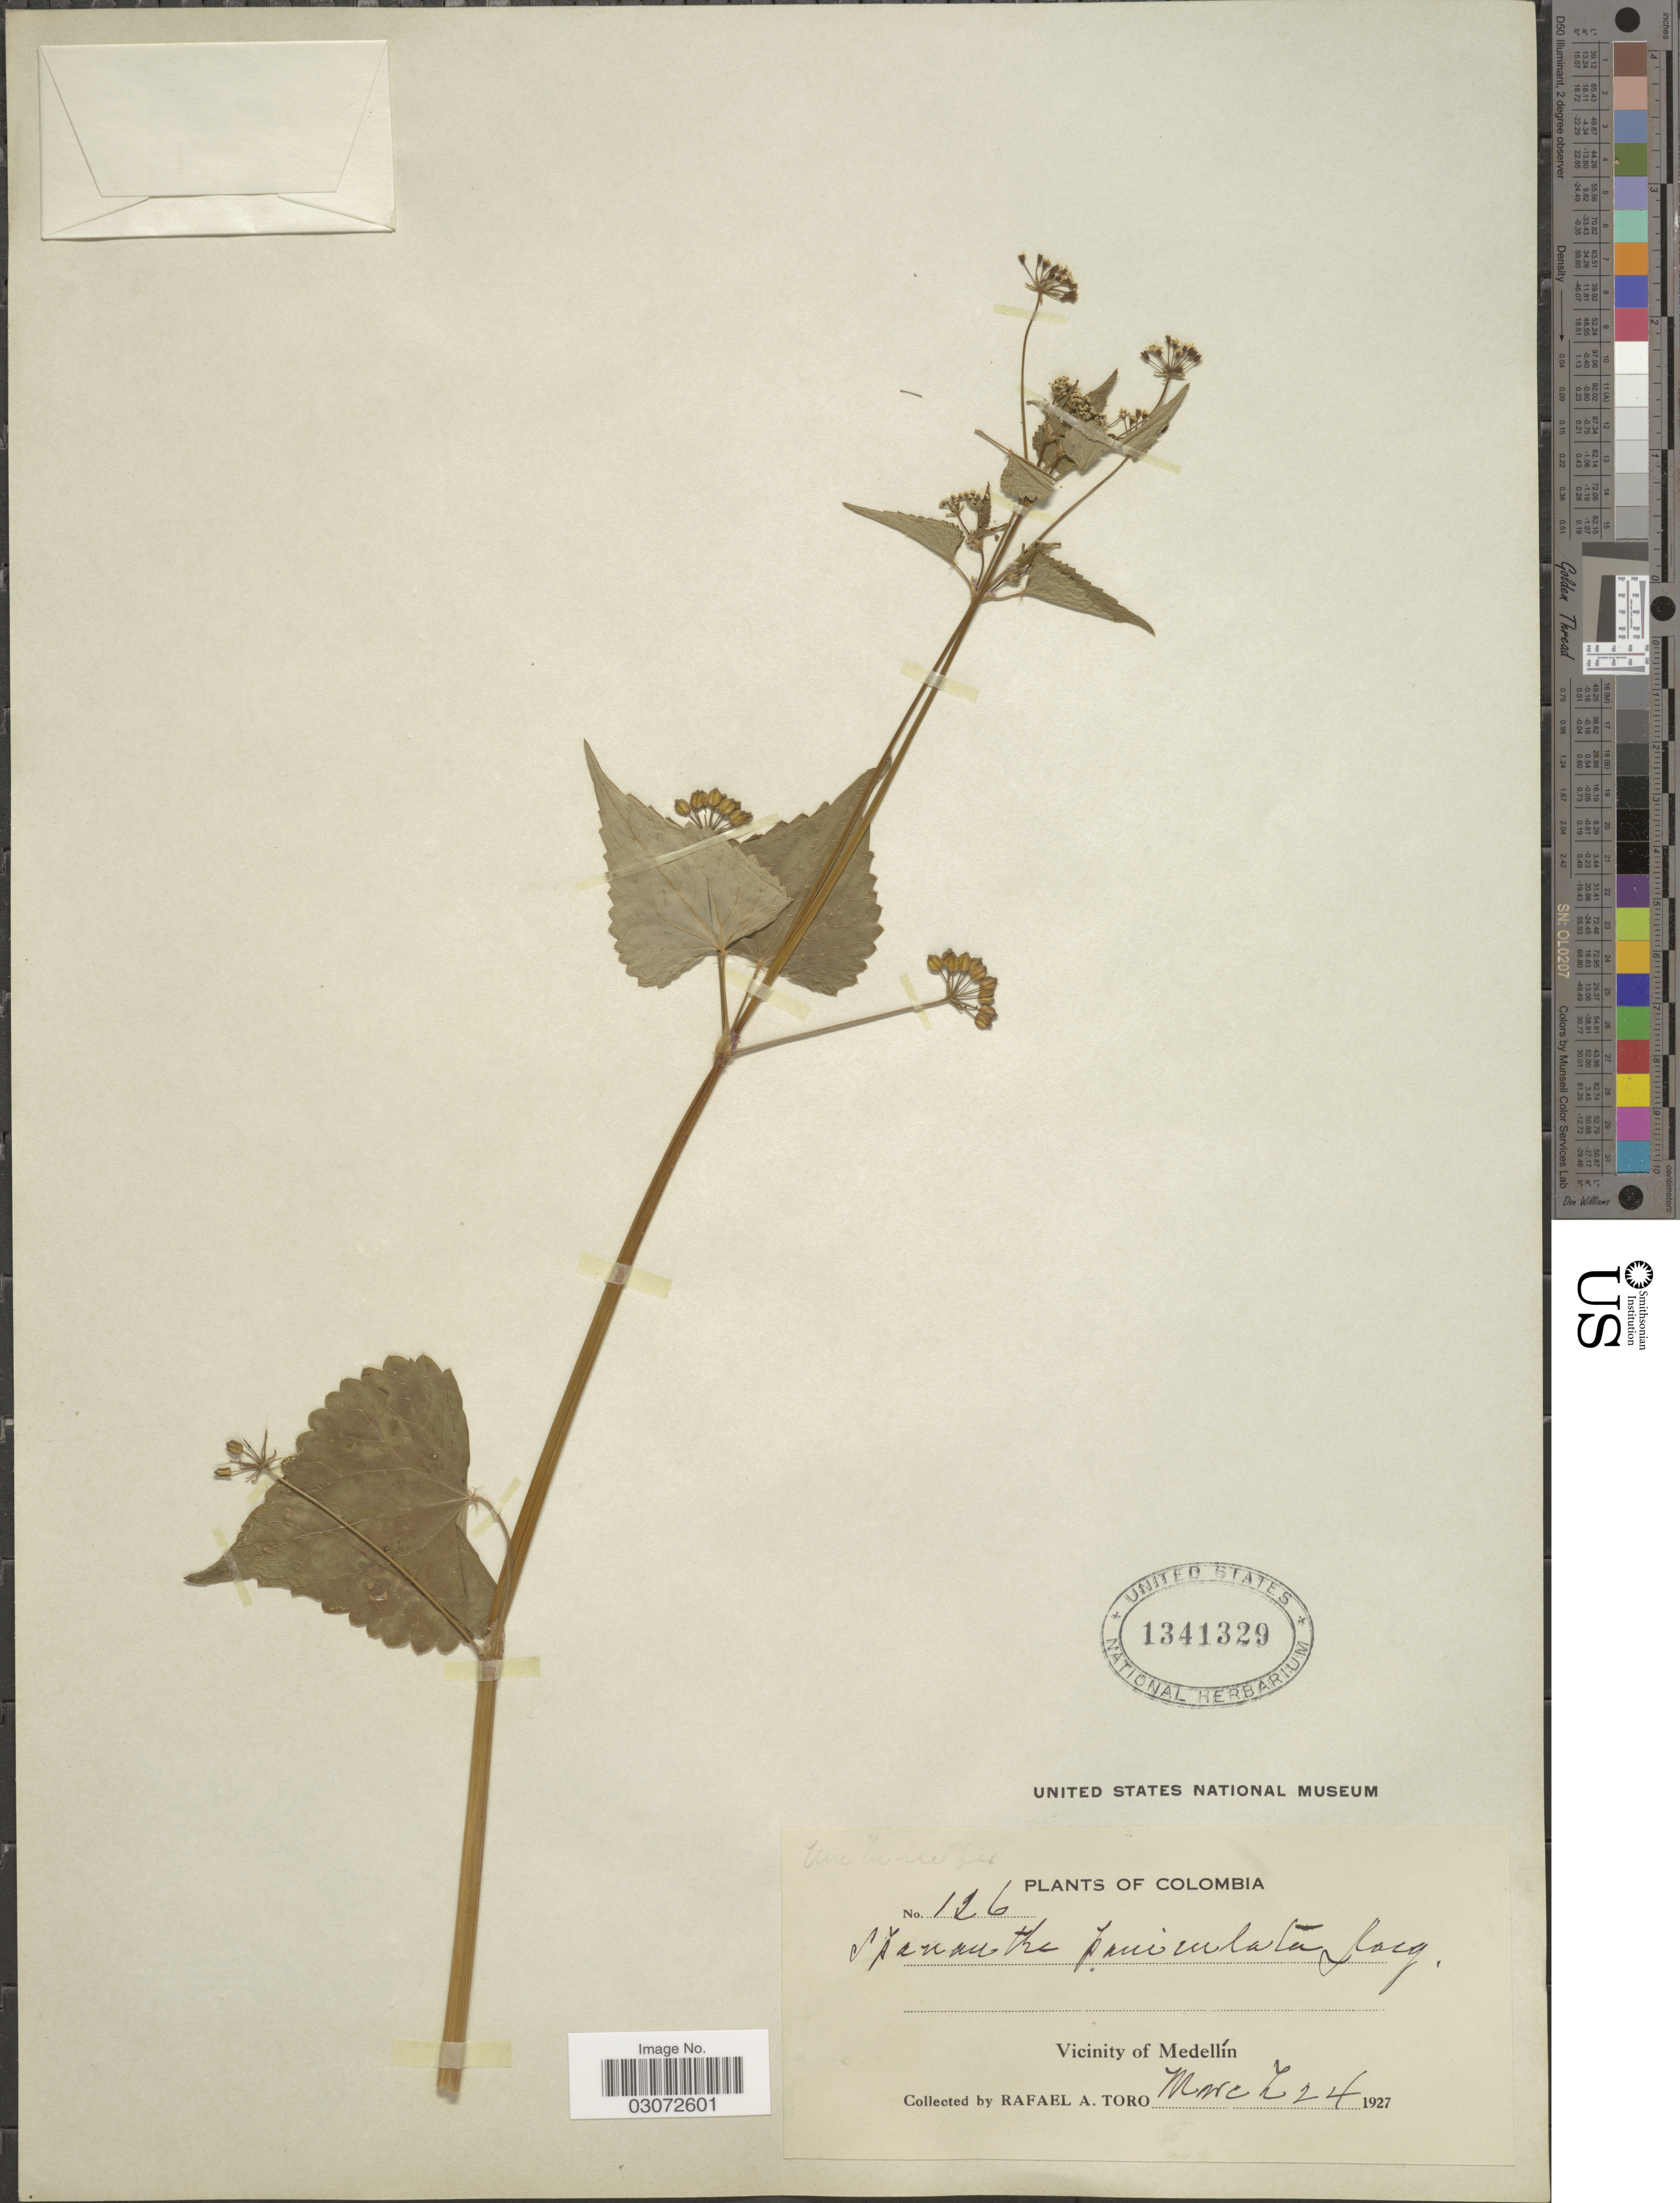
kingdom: Plantae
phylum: Tracheophyta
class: Magnoliopsida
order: Apiales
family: Apiaceae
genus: Spananthe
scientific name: Spananthe paniculata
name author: Jacq.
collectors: R. A. Toro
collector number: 126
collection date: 1927-03-24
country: Colombia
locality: Vicinity of Medellín.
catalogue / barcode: US 1341329